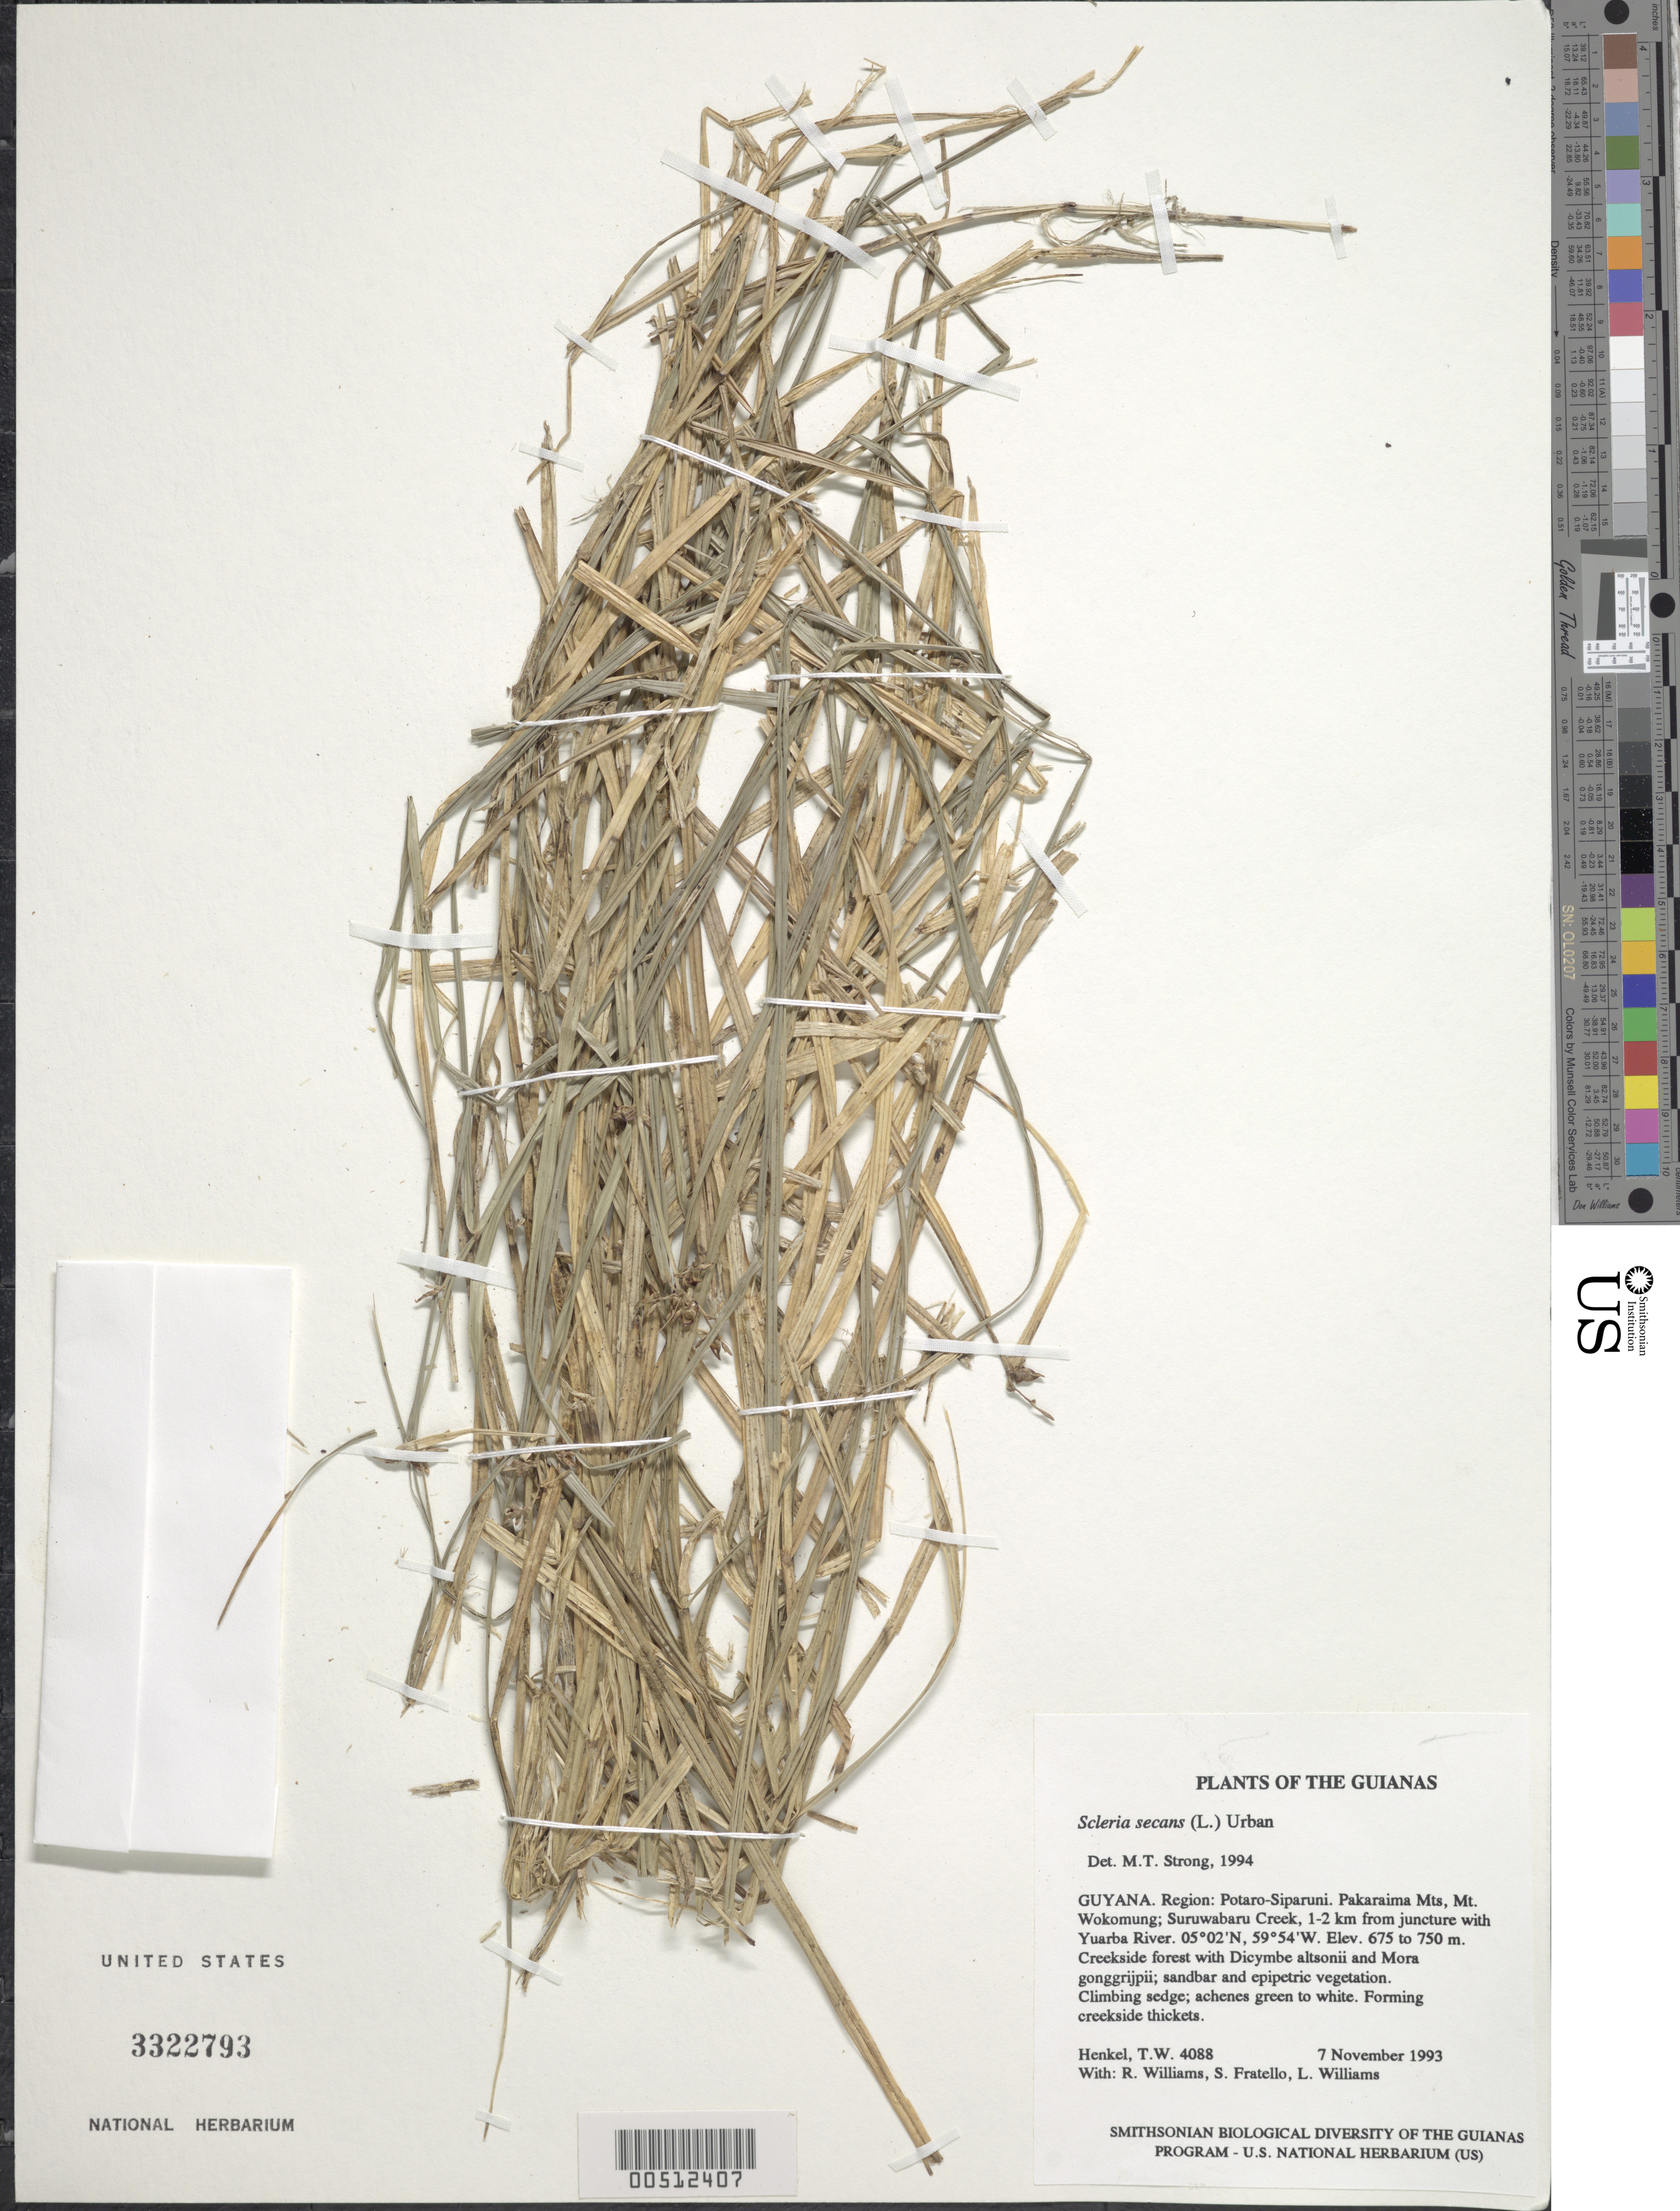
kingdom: Plantae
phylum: Tracheophyta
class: Liliopsida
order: Poales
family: Cyperaceae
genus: Scleria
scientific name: Scleria secans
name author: (L.) Urb.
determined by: Strong, M. T., (US), Smithsonian Institution - National Museum of Natural History (UNITED STATES)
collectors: T. Henkel, R. Williams, S. Fratello & L. Williams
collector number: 4088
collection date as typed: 7 November 1993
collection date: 1993-11-07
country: Guyana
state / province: Potaro-Siparuni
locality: Pakaraima Mts, Mt. Wokomung; Suruwabaru Creek, 1-2 km from juncture with Yuarba River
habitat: Creekside forest with Dicymbe altsonii and Mora gonggrijpii; sandbar and epipetric vegetation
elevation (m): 675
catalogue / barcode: US 3322793